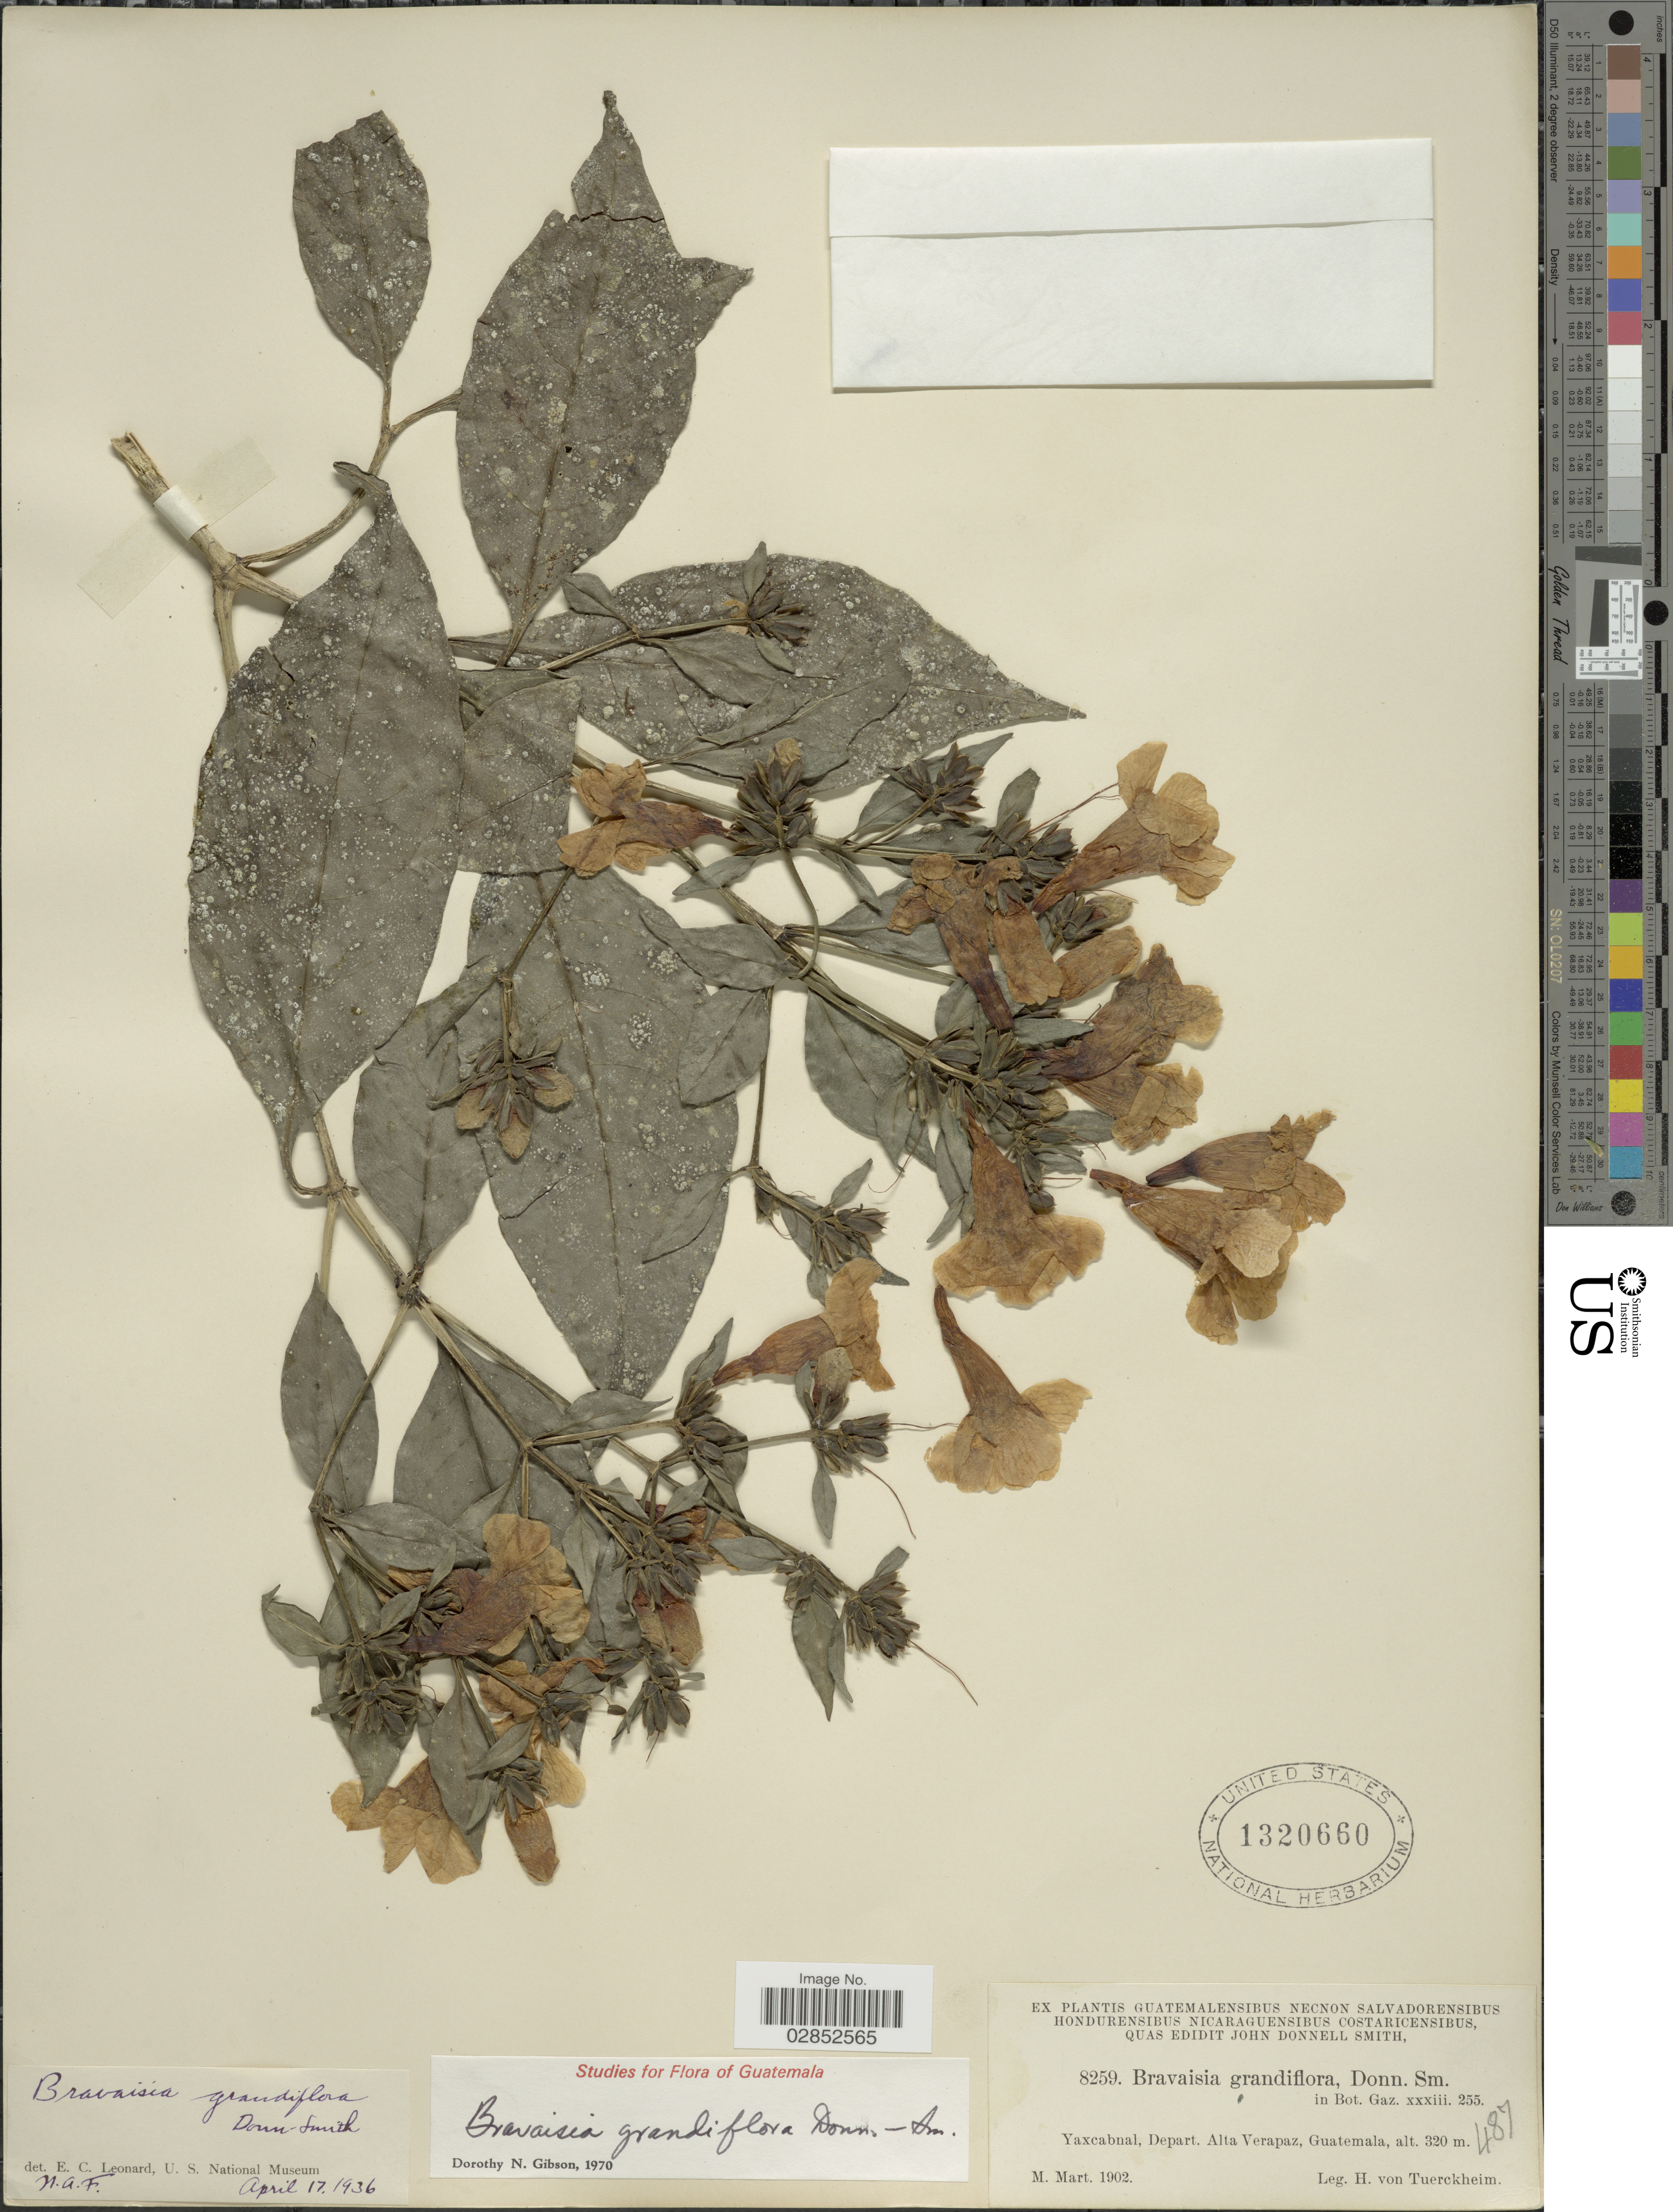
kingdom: Plantae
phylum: Tracheophyta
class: Magnoliopsida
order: Lamiales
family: Acanthaceae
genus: Bravaisia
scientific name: Bravaisia grandiflora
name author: Donn. Sm.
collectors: H. von Türckheim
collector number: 8259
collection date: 1902-03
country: Guatemala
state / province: Alta Verapaz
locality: Yaxcabnal, Depart. Alta Verapaz.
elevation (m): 320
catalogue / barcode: US 1320660